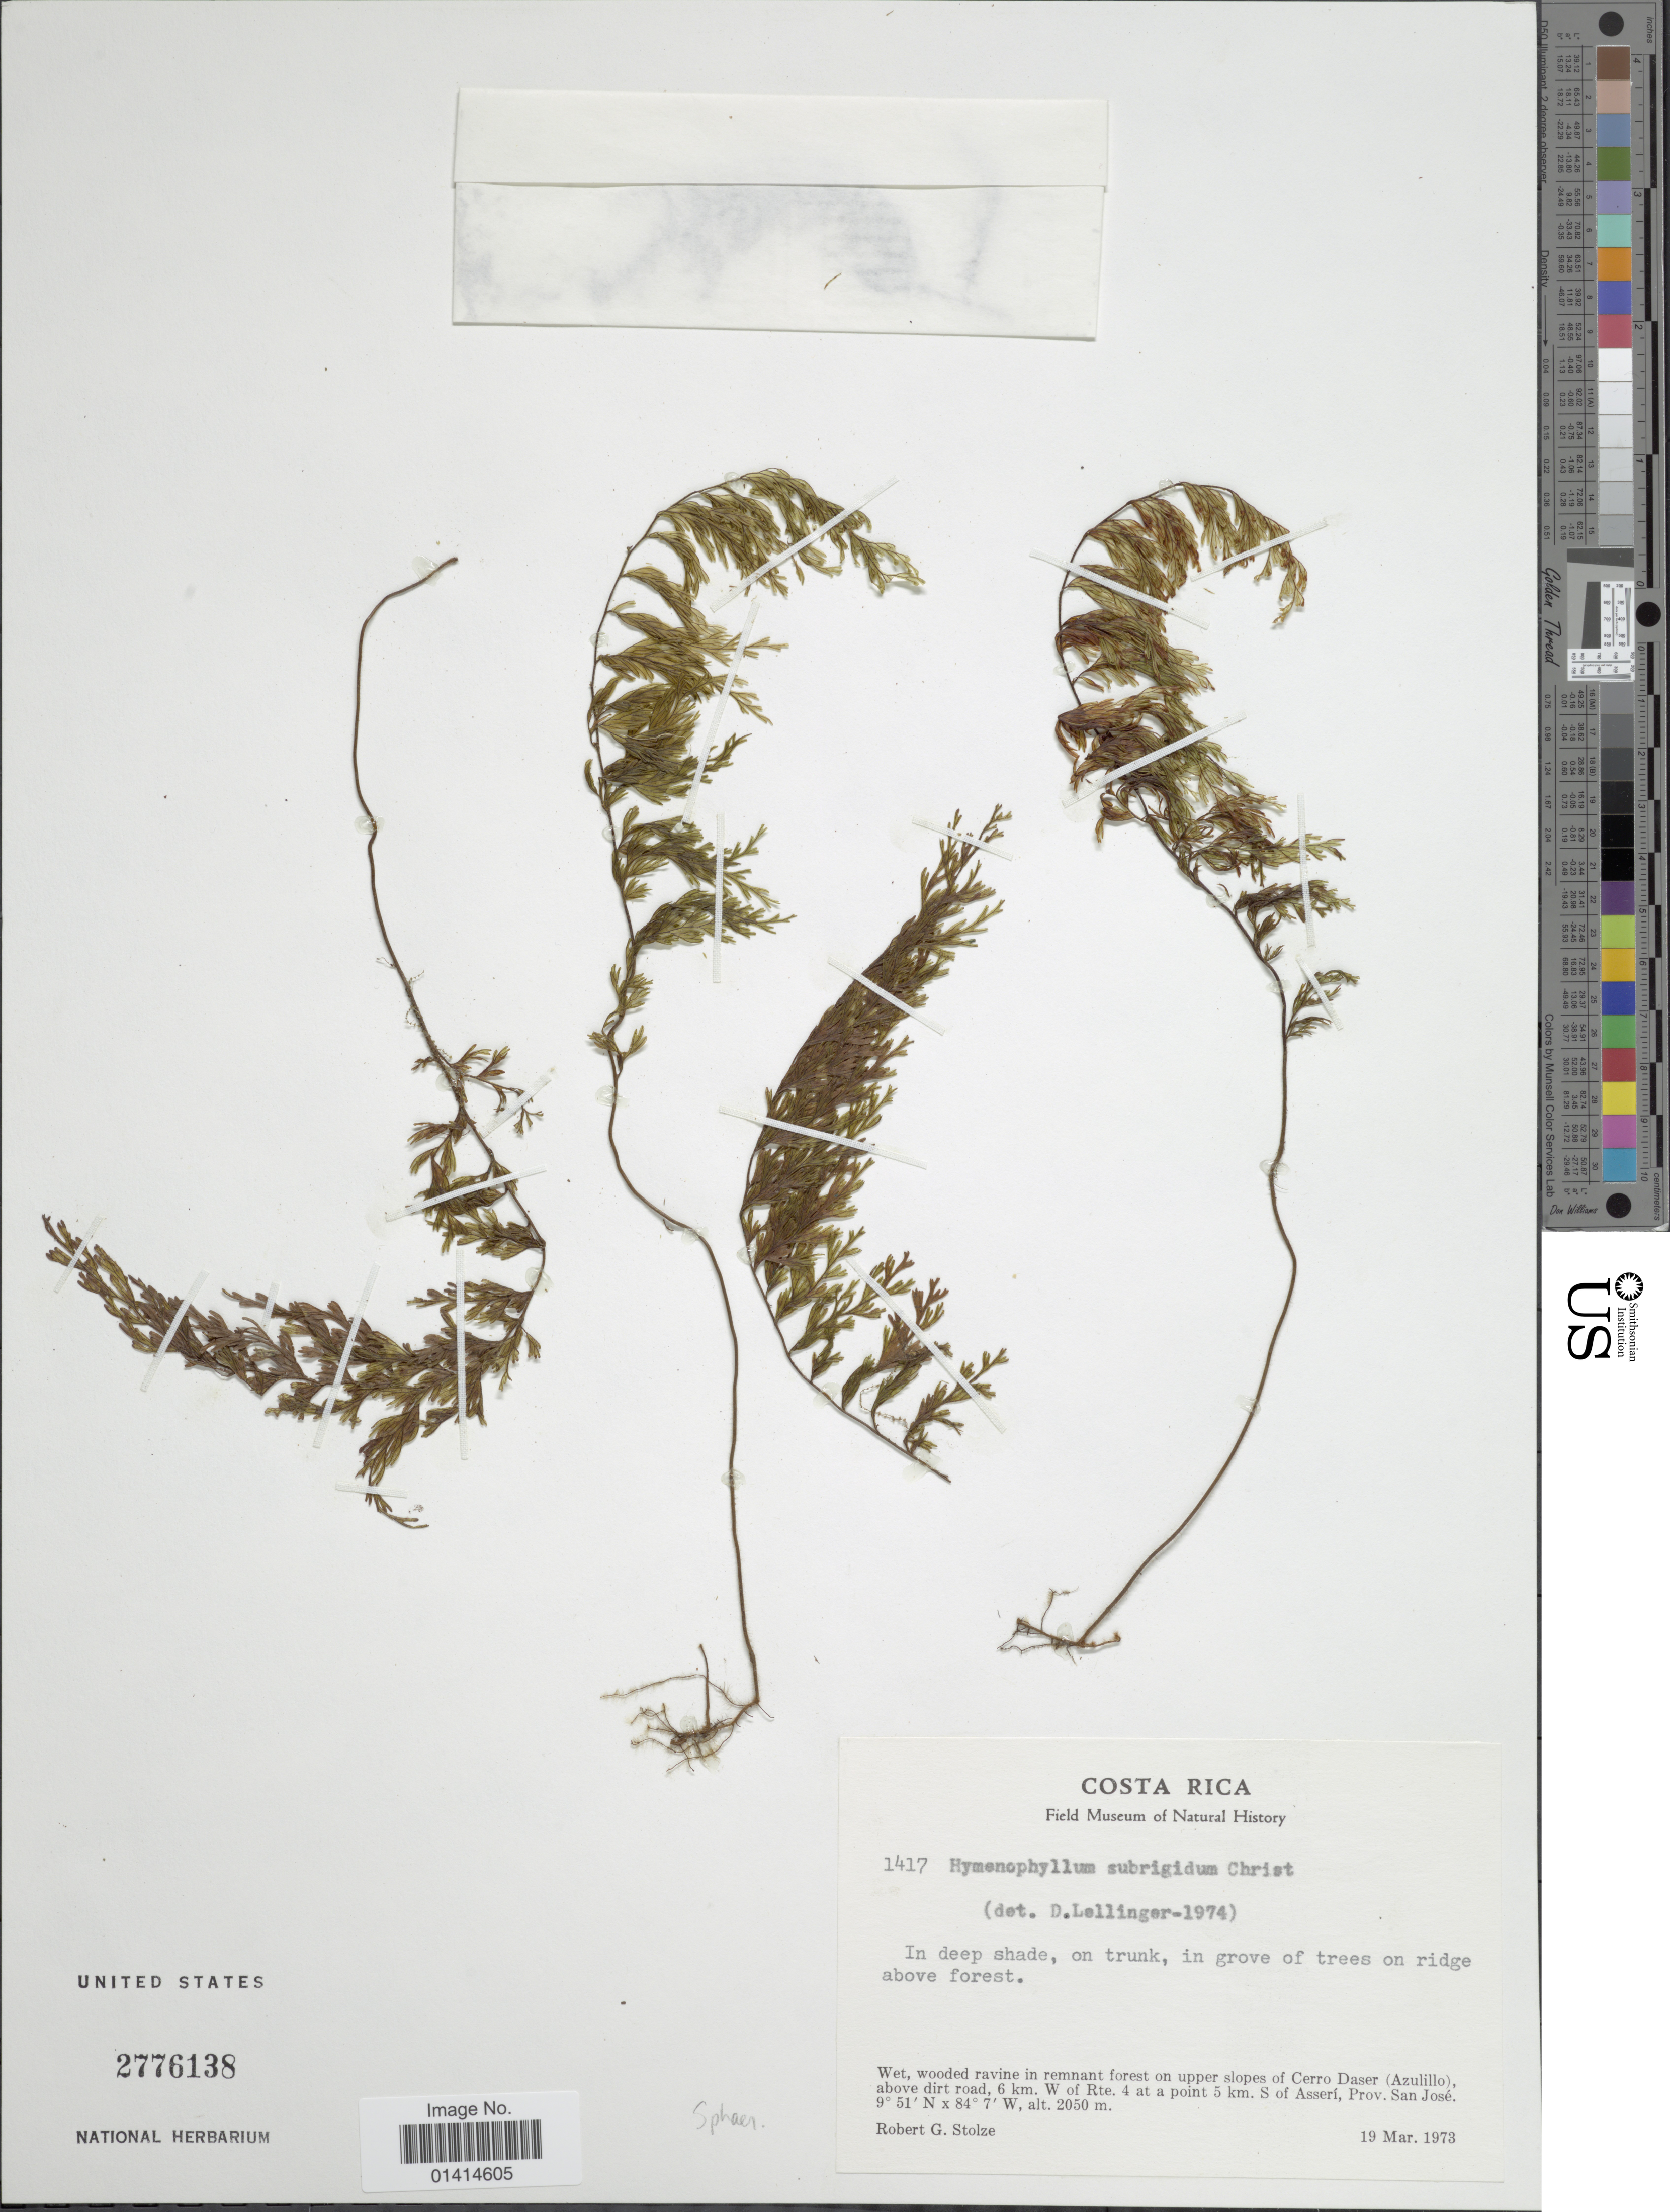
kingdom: Plantae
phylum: Tracheophyta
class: Polypodiopsida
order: Hymenophyllales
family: Hymenophyllaceae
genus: Hymenophyllum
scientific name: Hymenophyllum subrigidum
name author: Christ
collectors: R. G. Stolze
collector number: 1417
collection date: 1973-03-19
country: Costa Rica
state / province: San José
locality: On upper slopes of Cerro daser (Azulillo) above dirt road, 6 km W of Rte. 4 at a point 5 km S of Asserí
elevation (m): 2050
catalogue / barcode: US 2776138